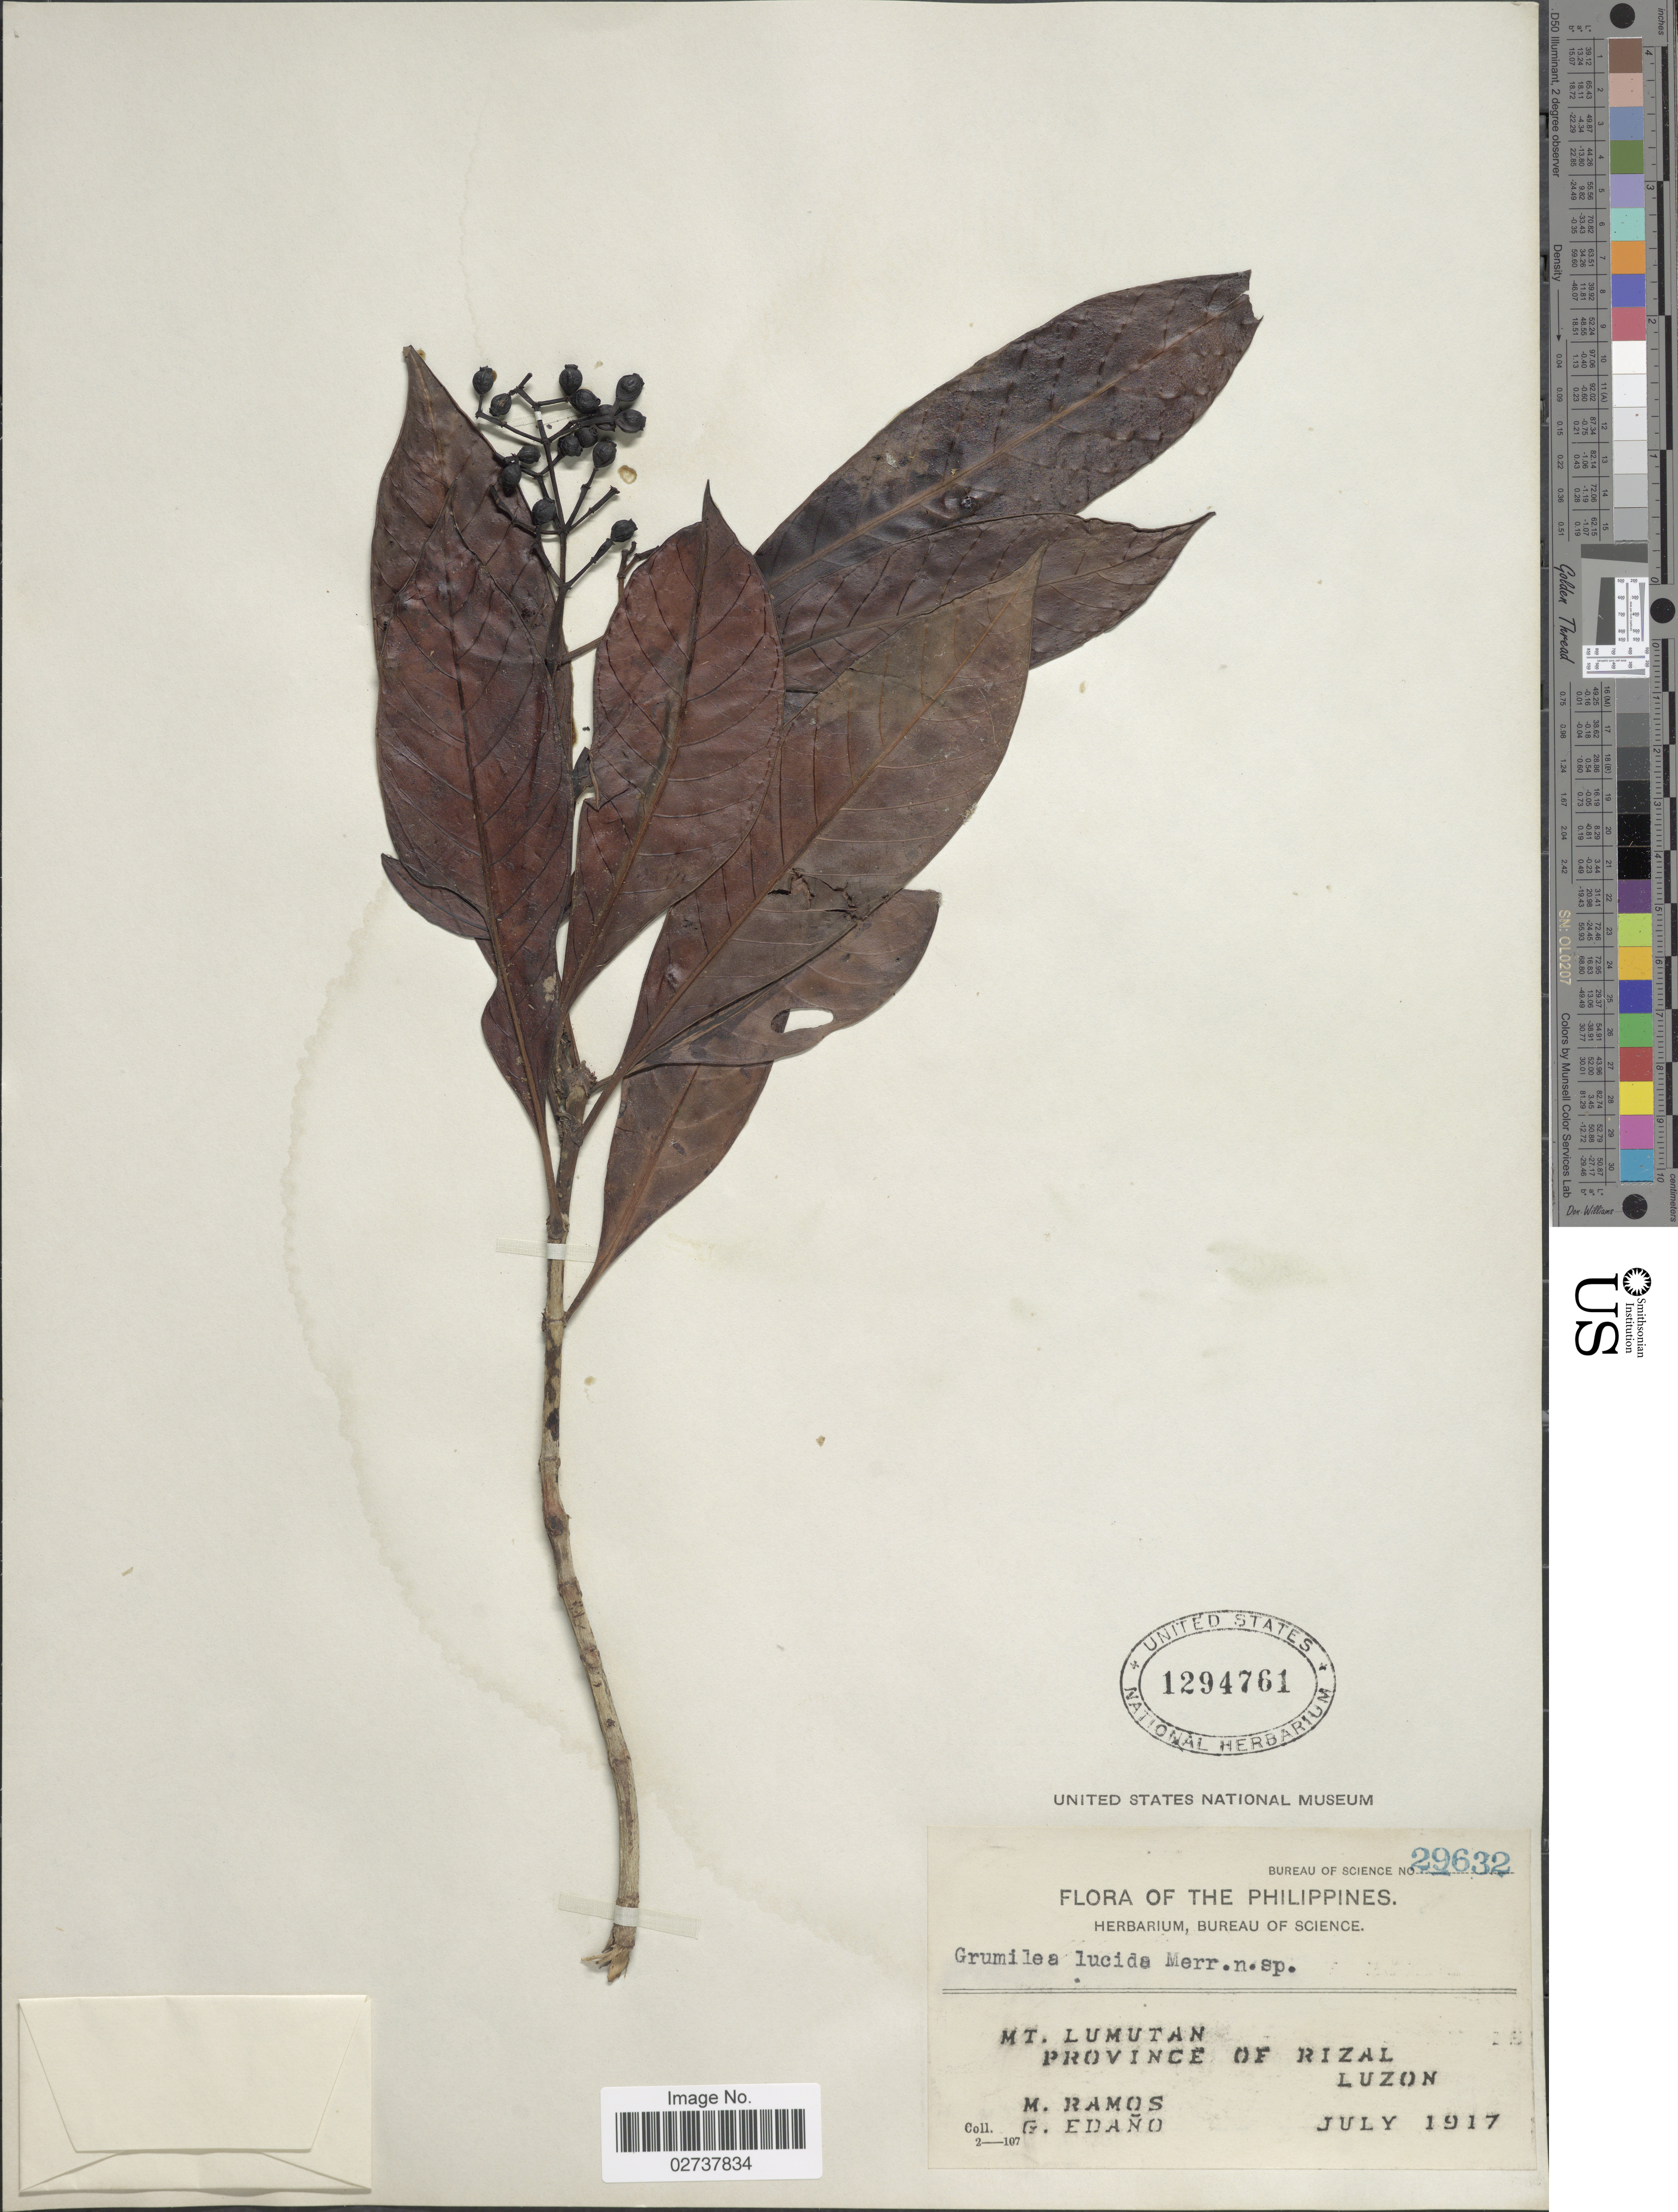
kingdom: Plantae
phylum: Tracheophyta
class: Magnoliopsida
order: Gentianales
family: Rubiaceae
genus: Psychotria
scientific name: Psychotria lucida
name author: Merr.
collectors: M. Ramos & G. Edaño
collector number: Bureau of Science 29632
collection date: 1917-07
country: Philippines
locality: Mt. Lumutan, Province of Rizal, Luzon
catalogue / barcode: US 1294761